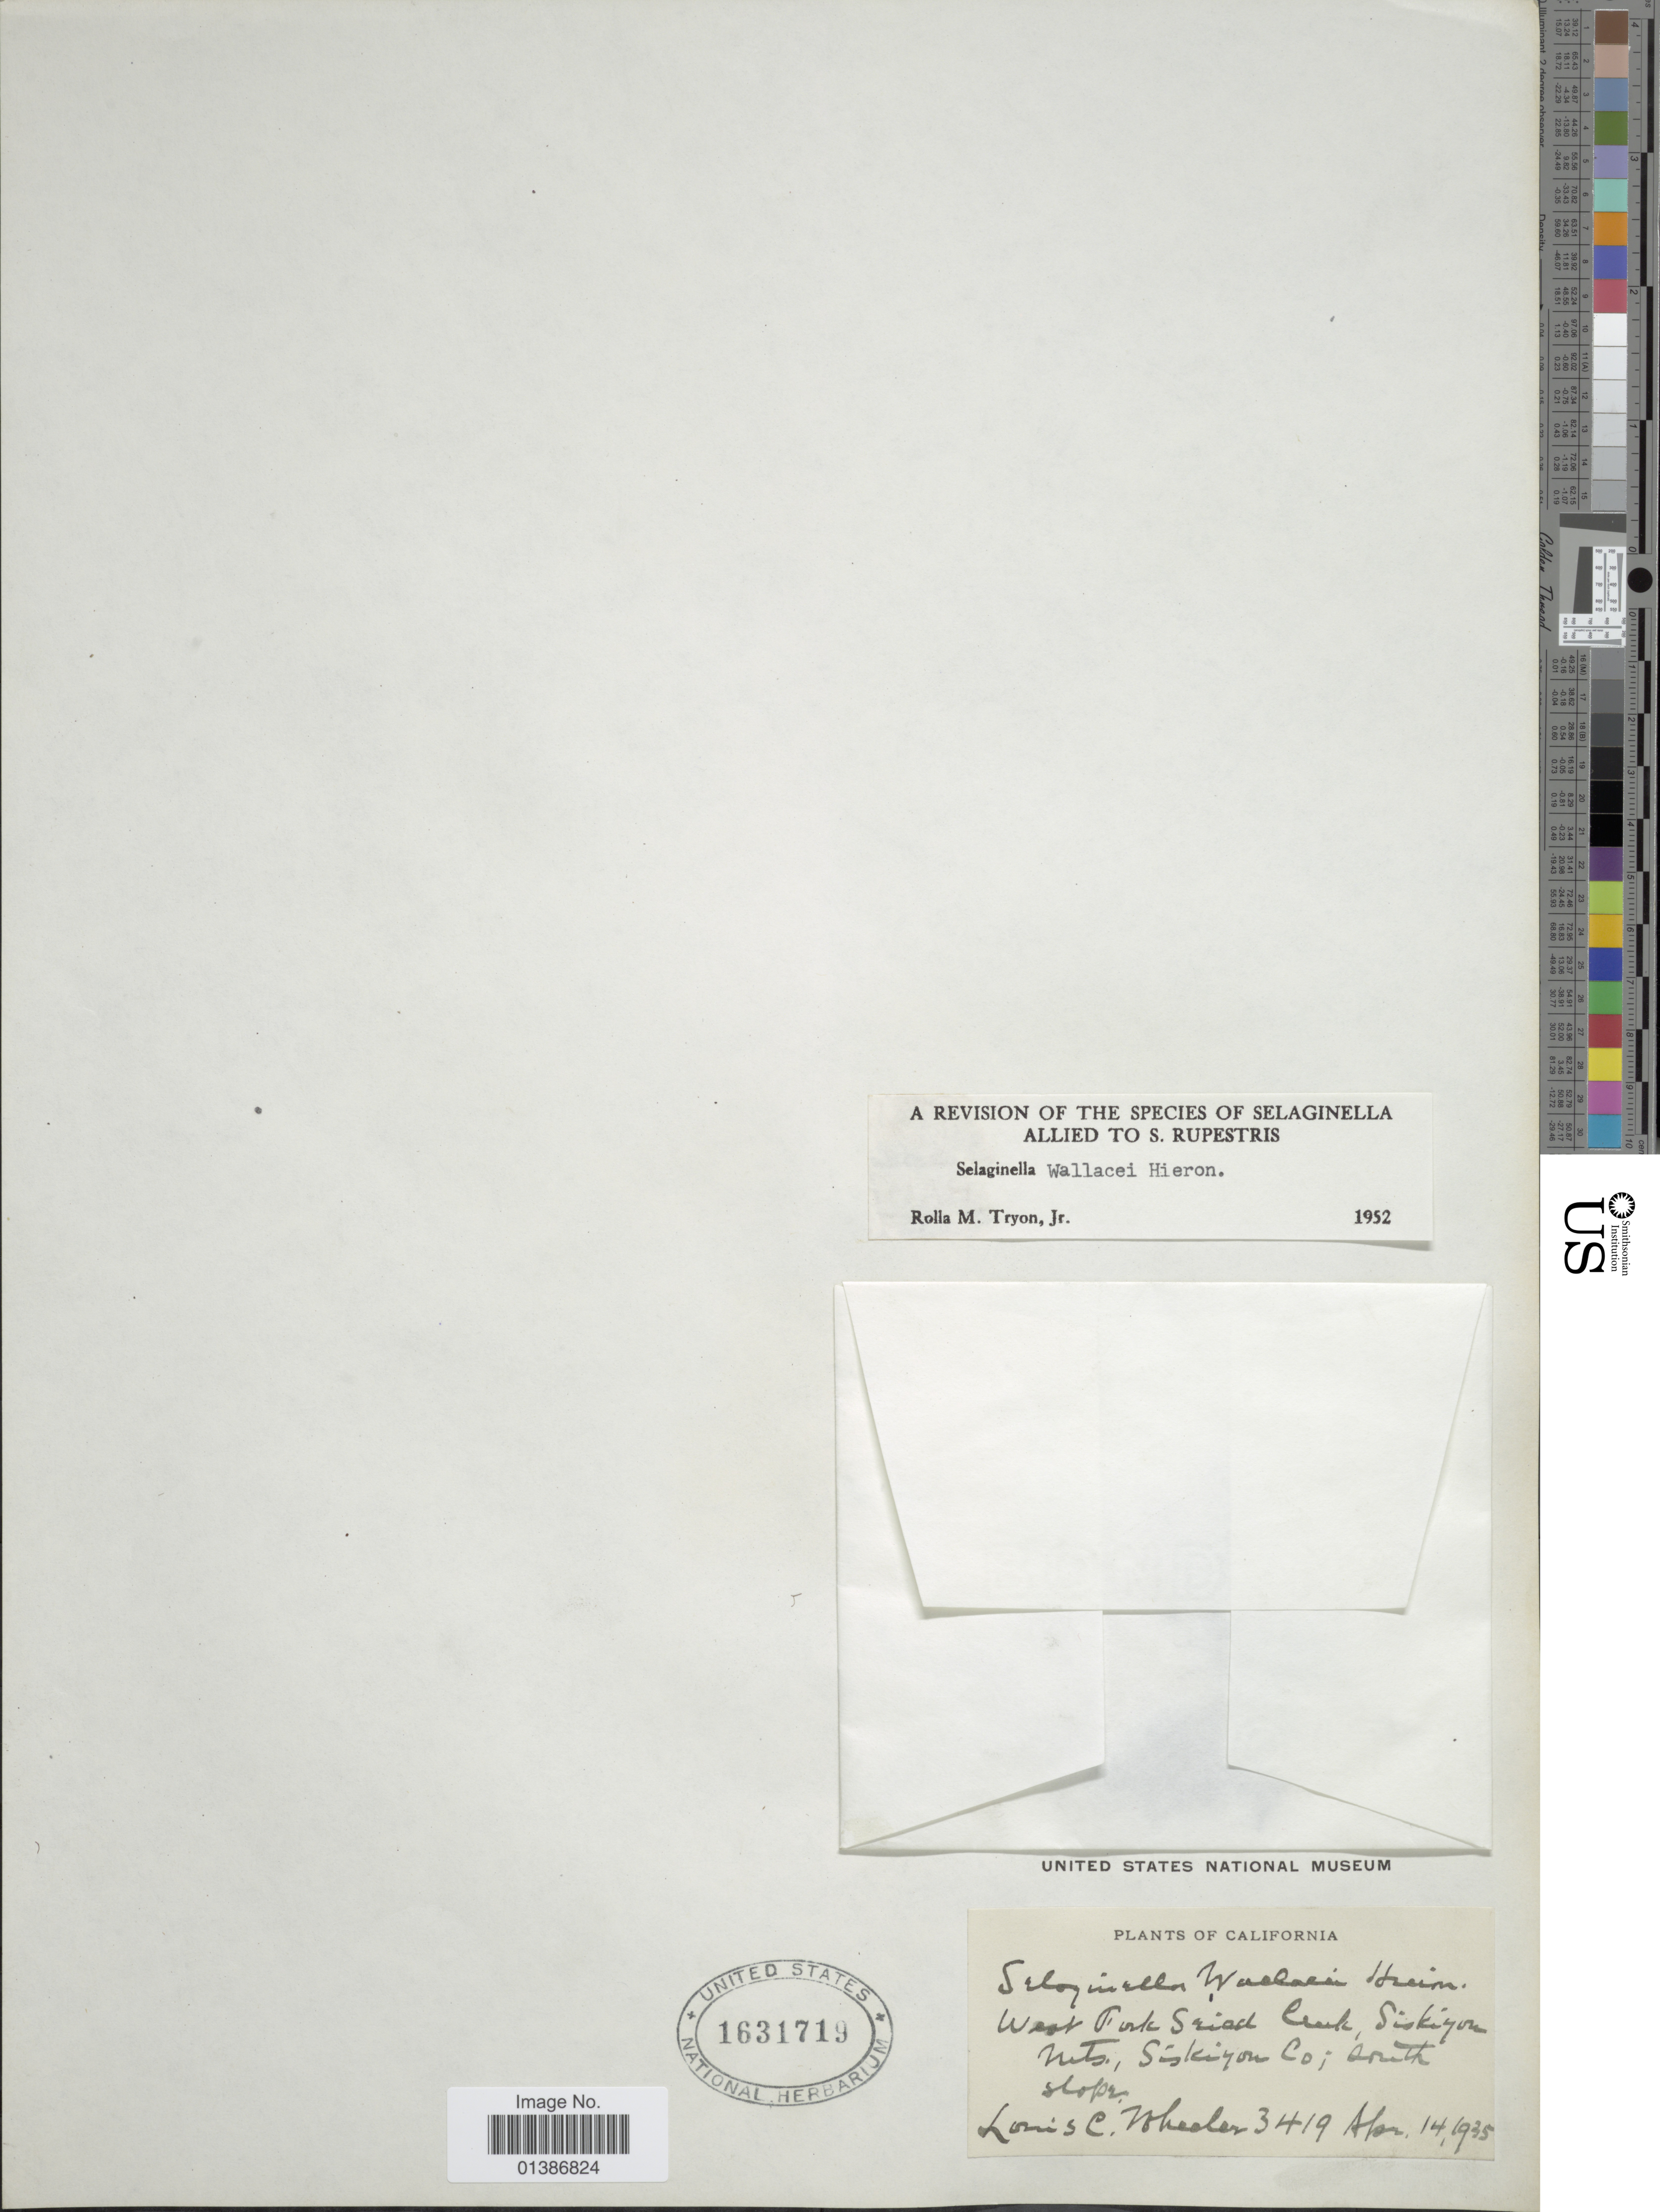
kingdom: Plantae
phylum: Tracheophyta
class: Lycopodiopsida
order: Selaginellales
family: Selaginellaceae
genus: Selaginella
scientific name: Selaginella wallacei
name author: Hieron.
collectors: L. C. Wheeler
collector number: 3419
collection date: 1935-04-14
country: United States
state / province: California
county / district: Siskiyou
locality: West Fork Sriad Creek, Siskiyou Mts., Siskiyou Co; south slope.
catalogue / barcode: US 1631719